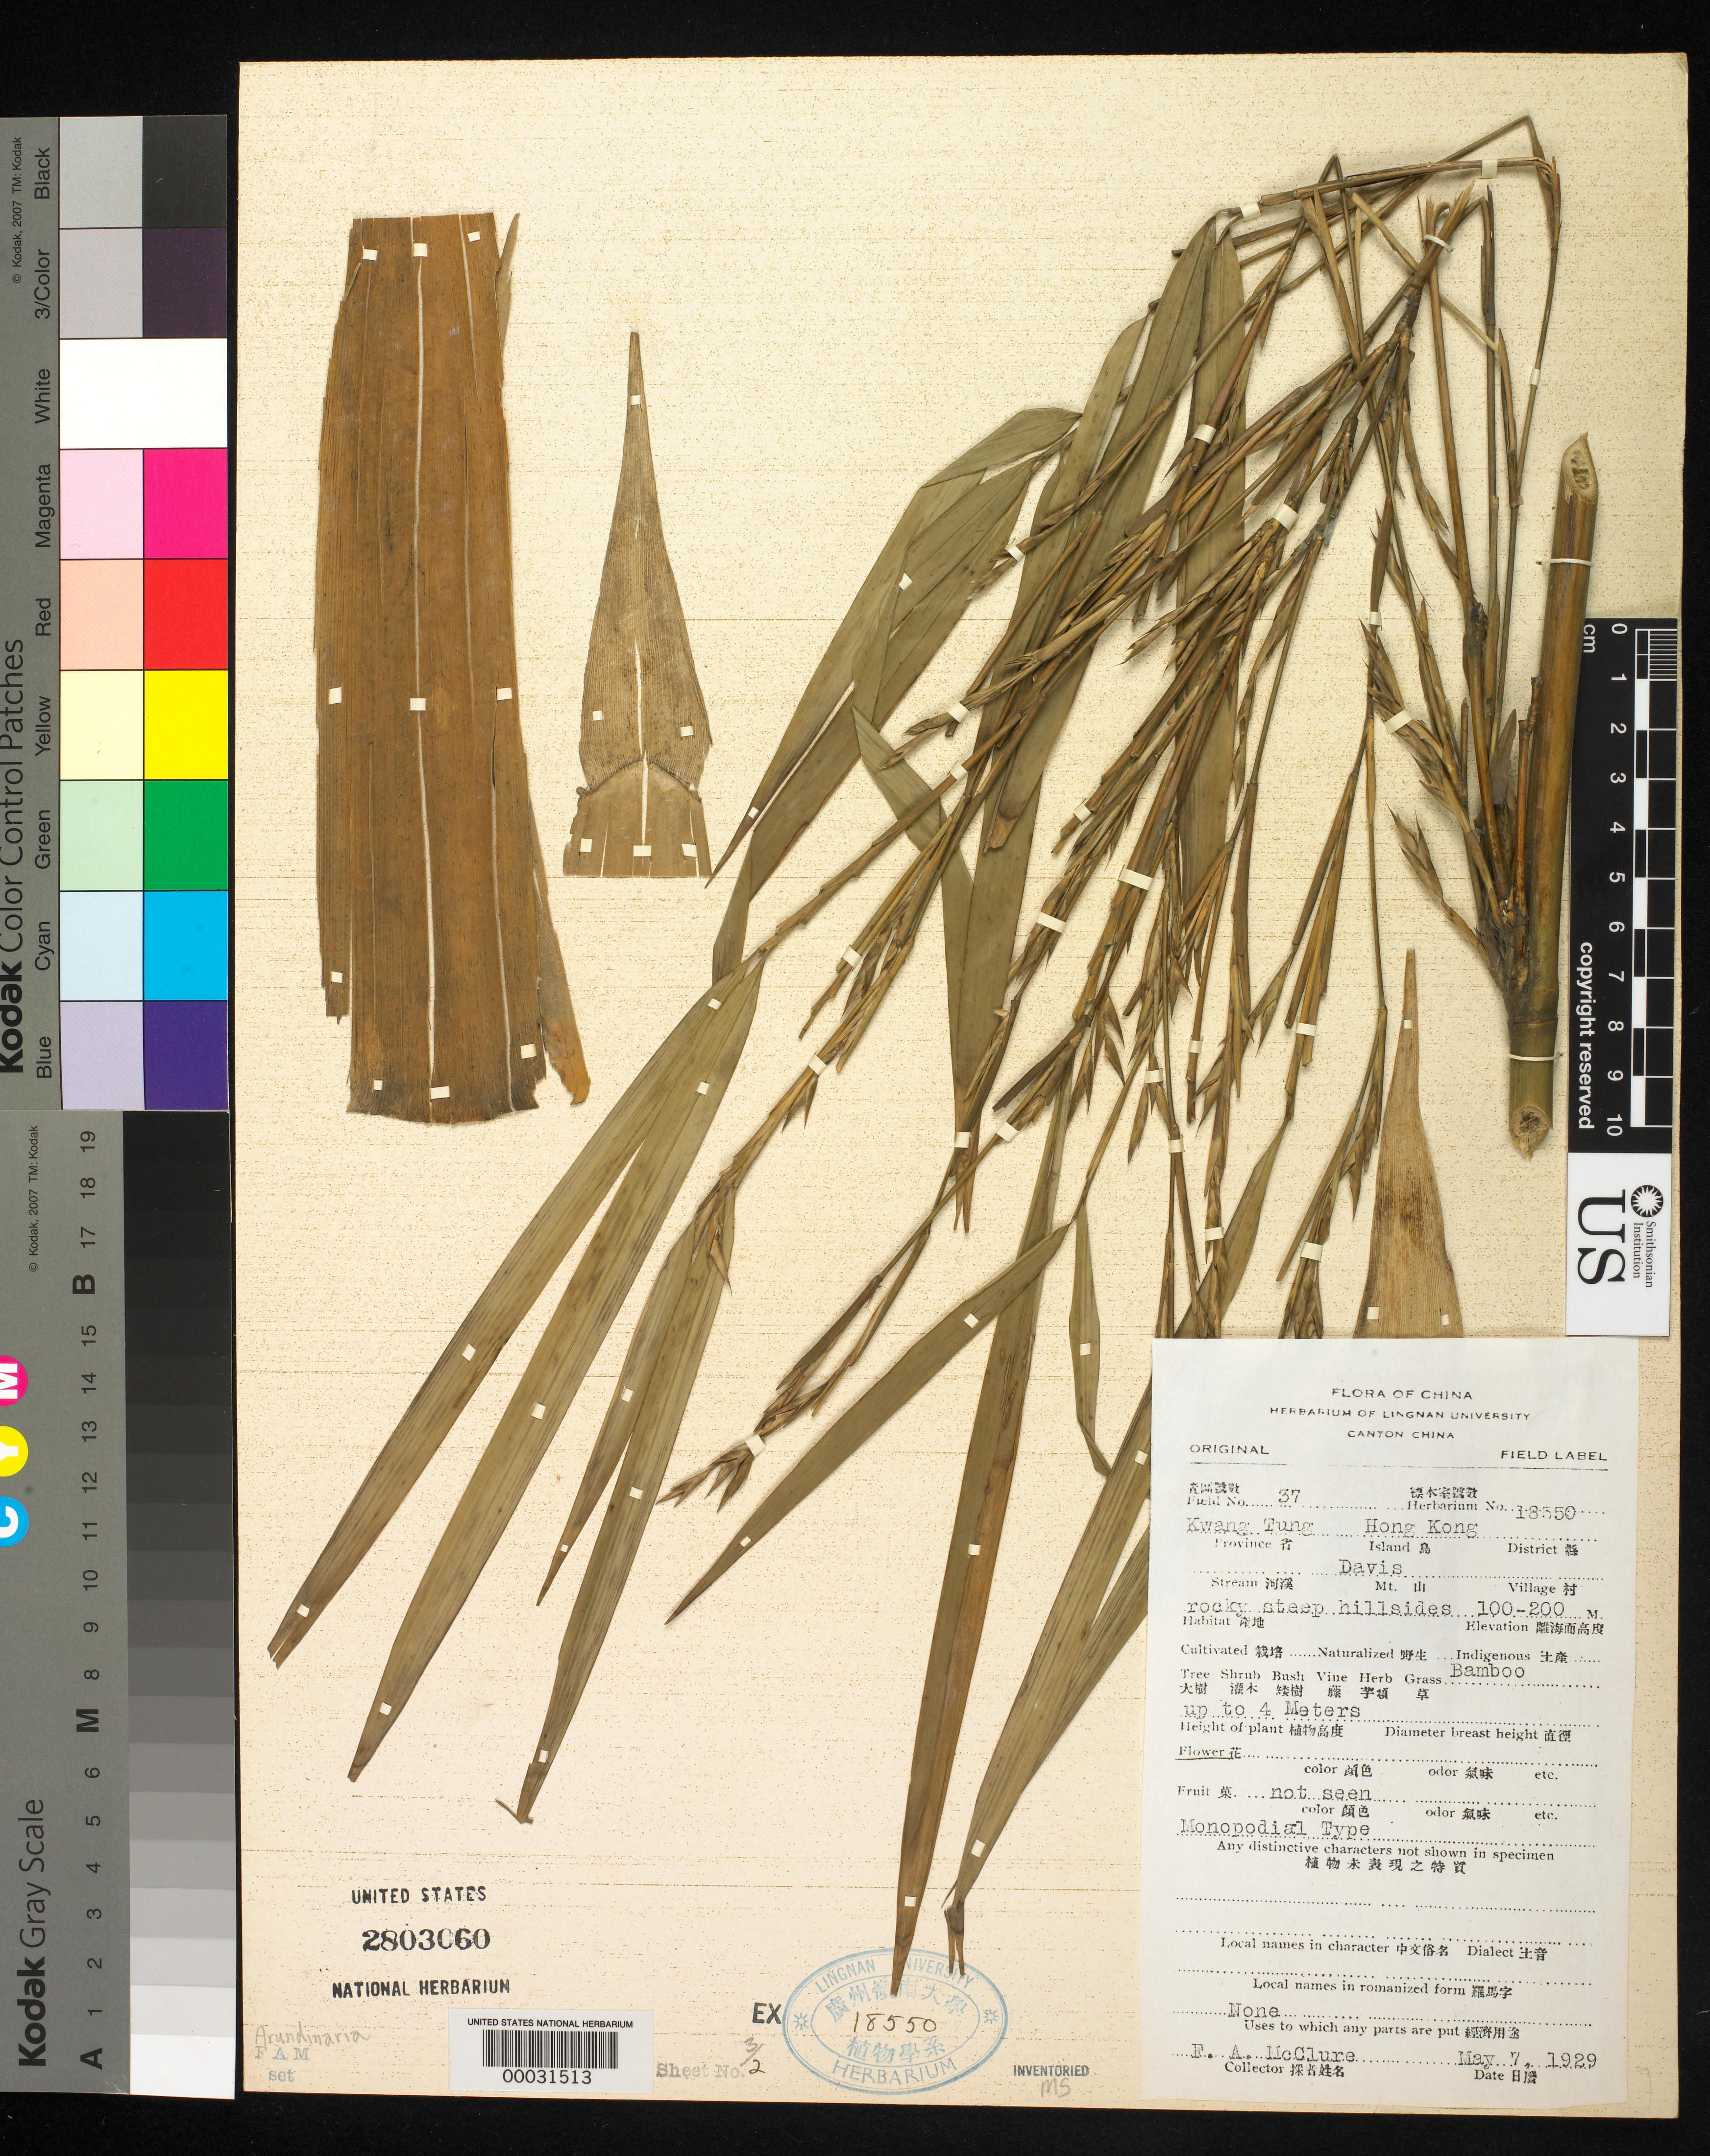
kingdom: Plantae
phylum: Tracheophyta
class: Liliopsida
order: Poales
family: Poaceae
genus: Arundinaria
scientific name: Arundinaria sp.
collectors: F. A. McClure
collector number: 37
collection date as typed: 07 May 1929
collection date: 1929-05-07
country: China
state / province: Hong Kong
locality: Hong Kong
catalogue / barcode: US 2803060